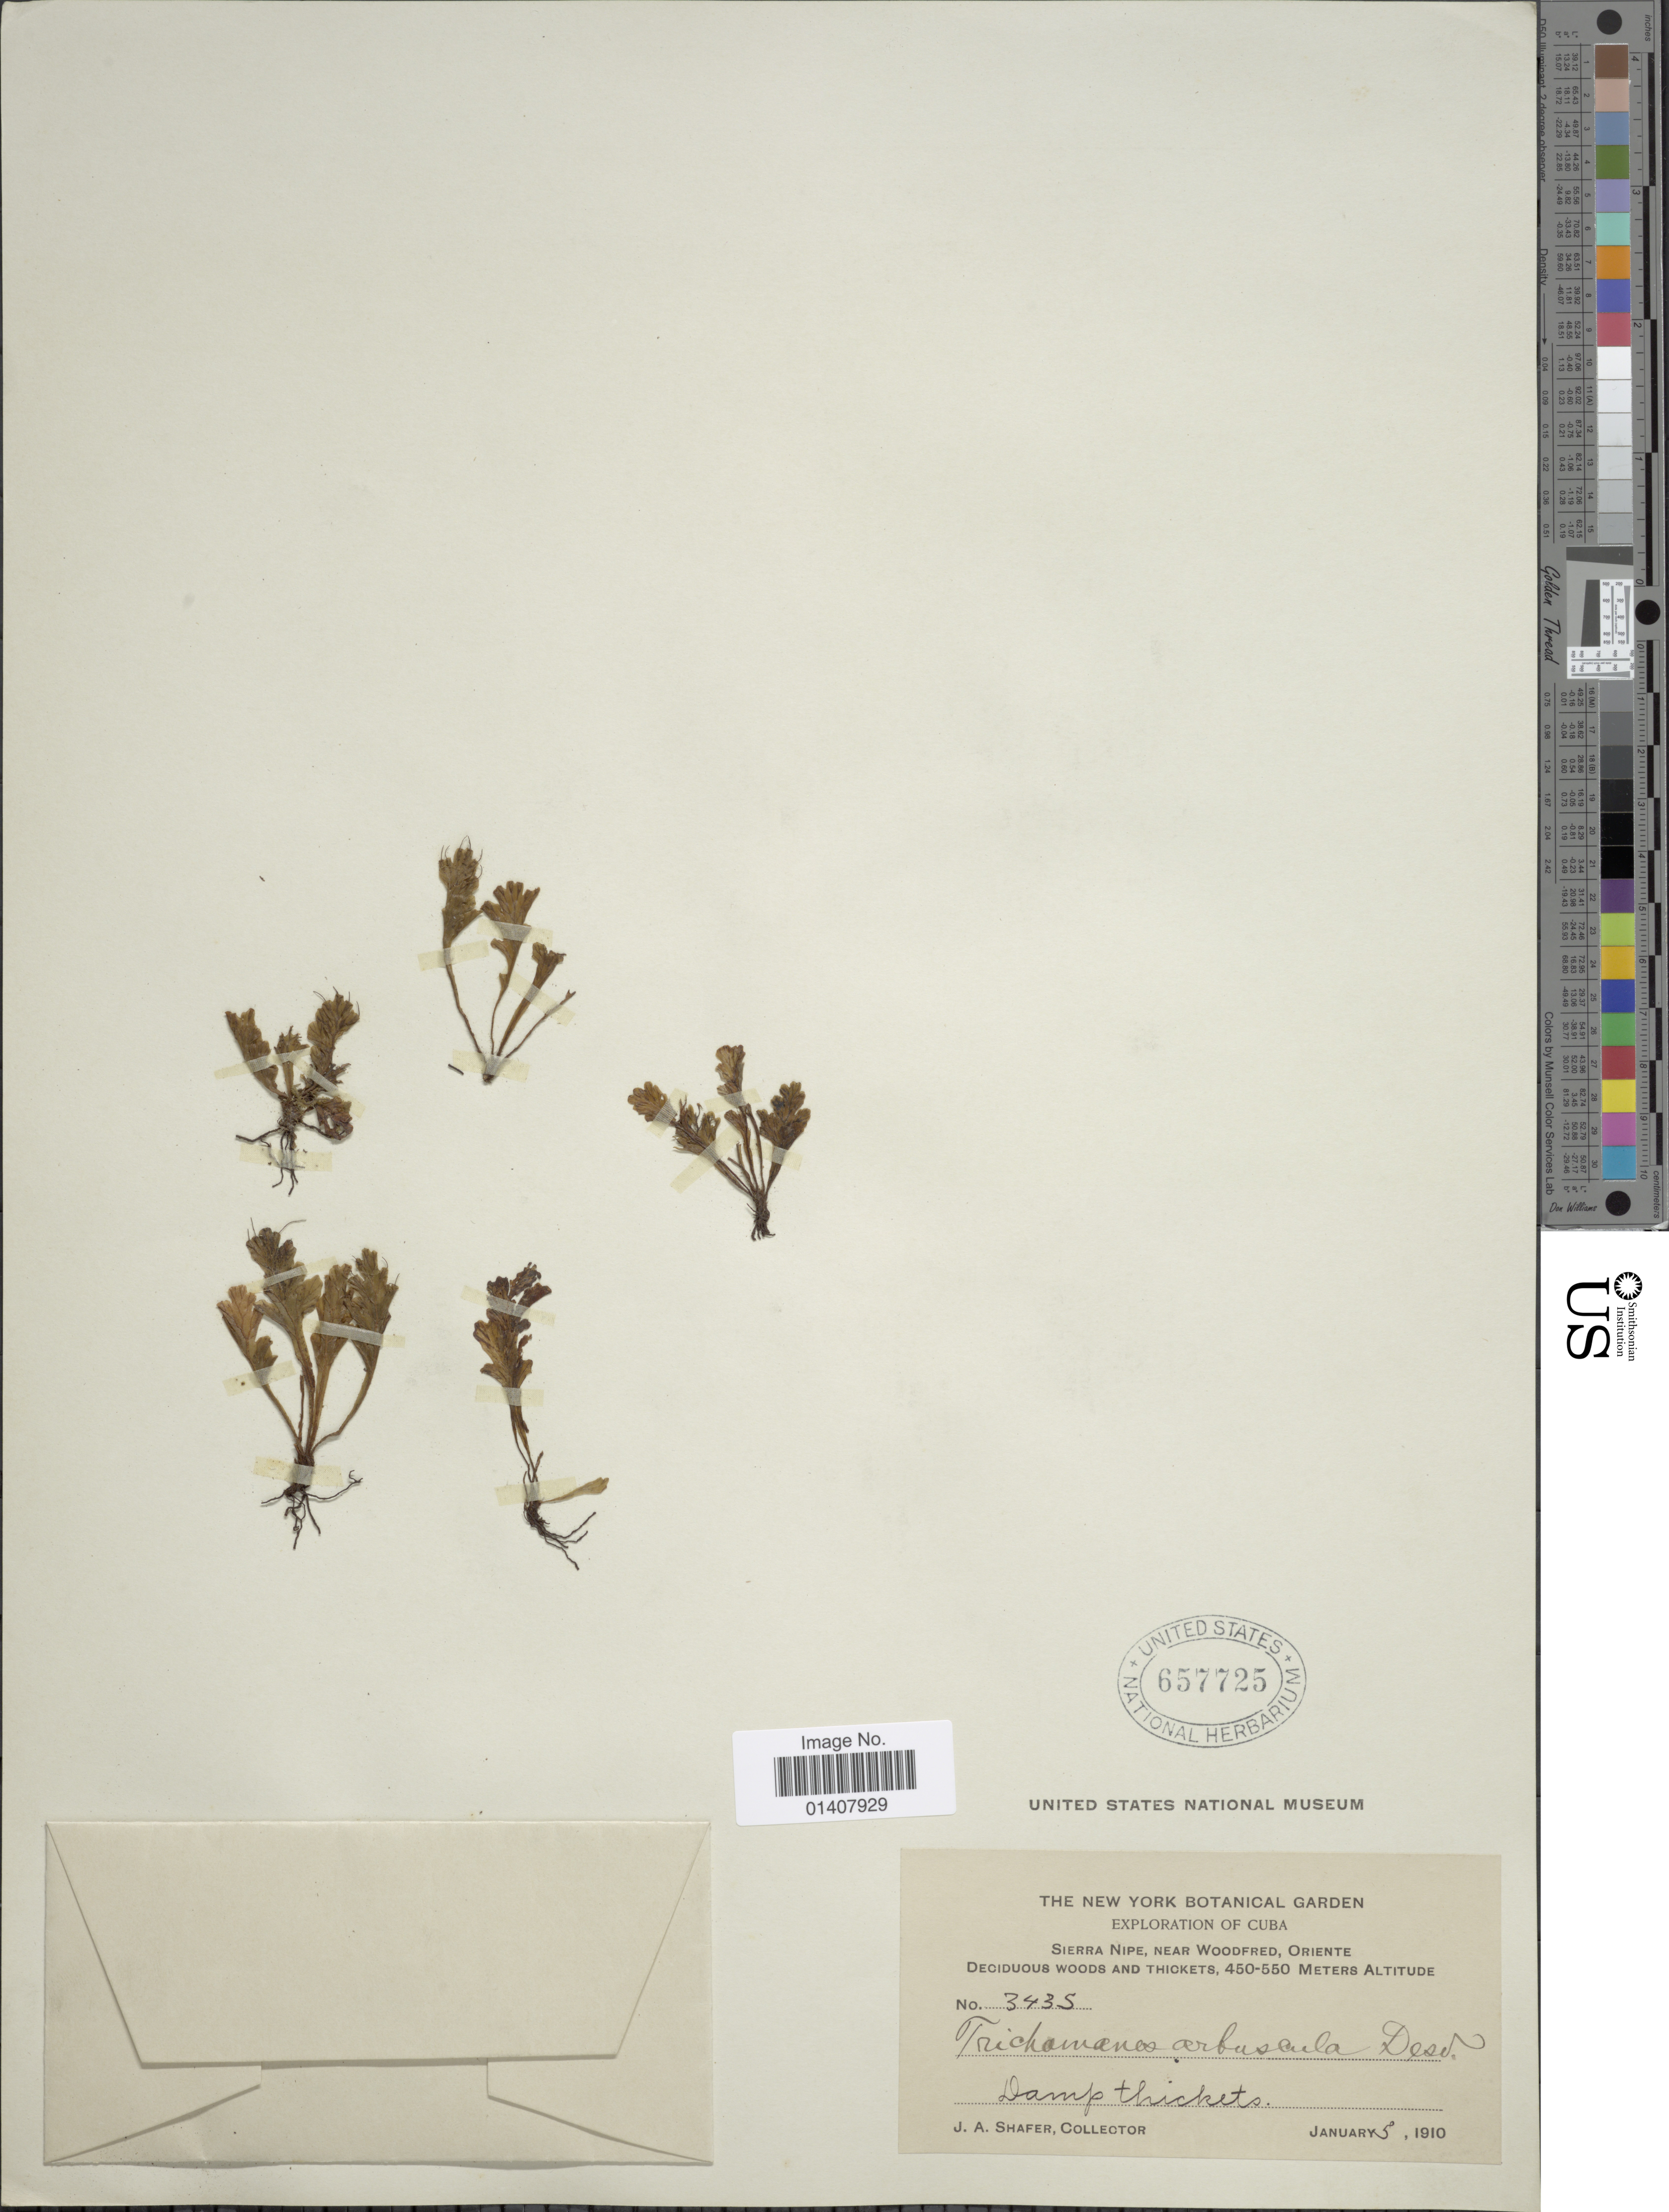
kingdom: Plantae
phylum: Tracheophyta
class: Polypodiopsida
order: Hymenophyllales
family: Hymenophyllaceae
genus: Trichomanes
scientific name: Trichomanes arbuscula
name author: Desv.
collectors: J. A. Shafer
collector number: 3435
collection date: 1910-01-05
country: Cuba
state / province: Oriente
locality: Sierra Nipe, near Woodfred, Oriente Deciduous woods and thickets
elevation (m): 450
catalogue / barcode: US 657725